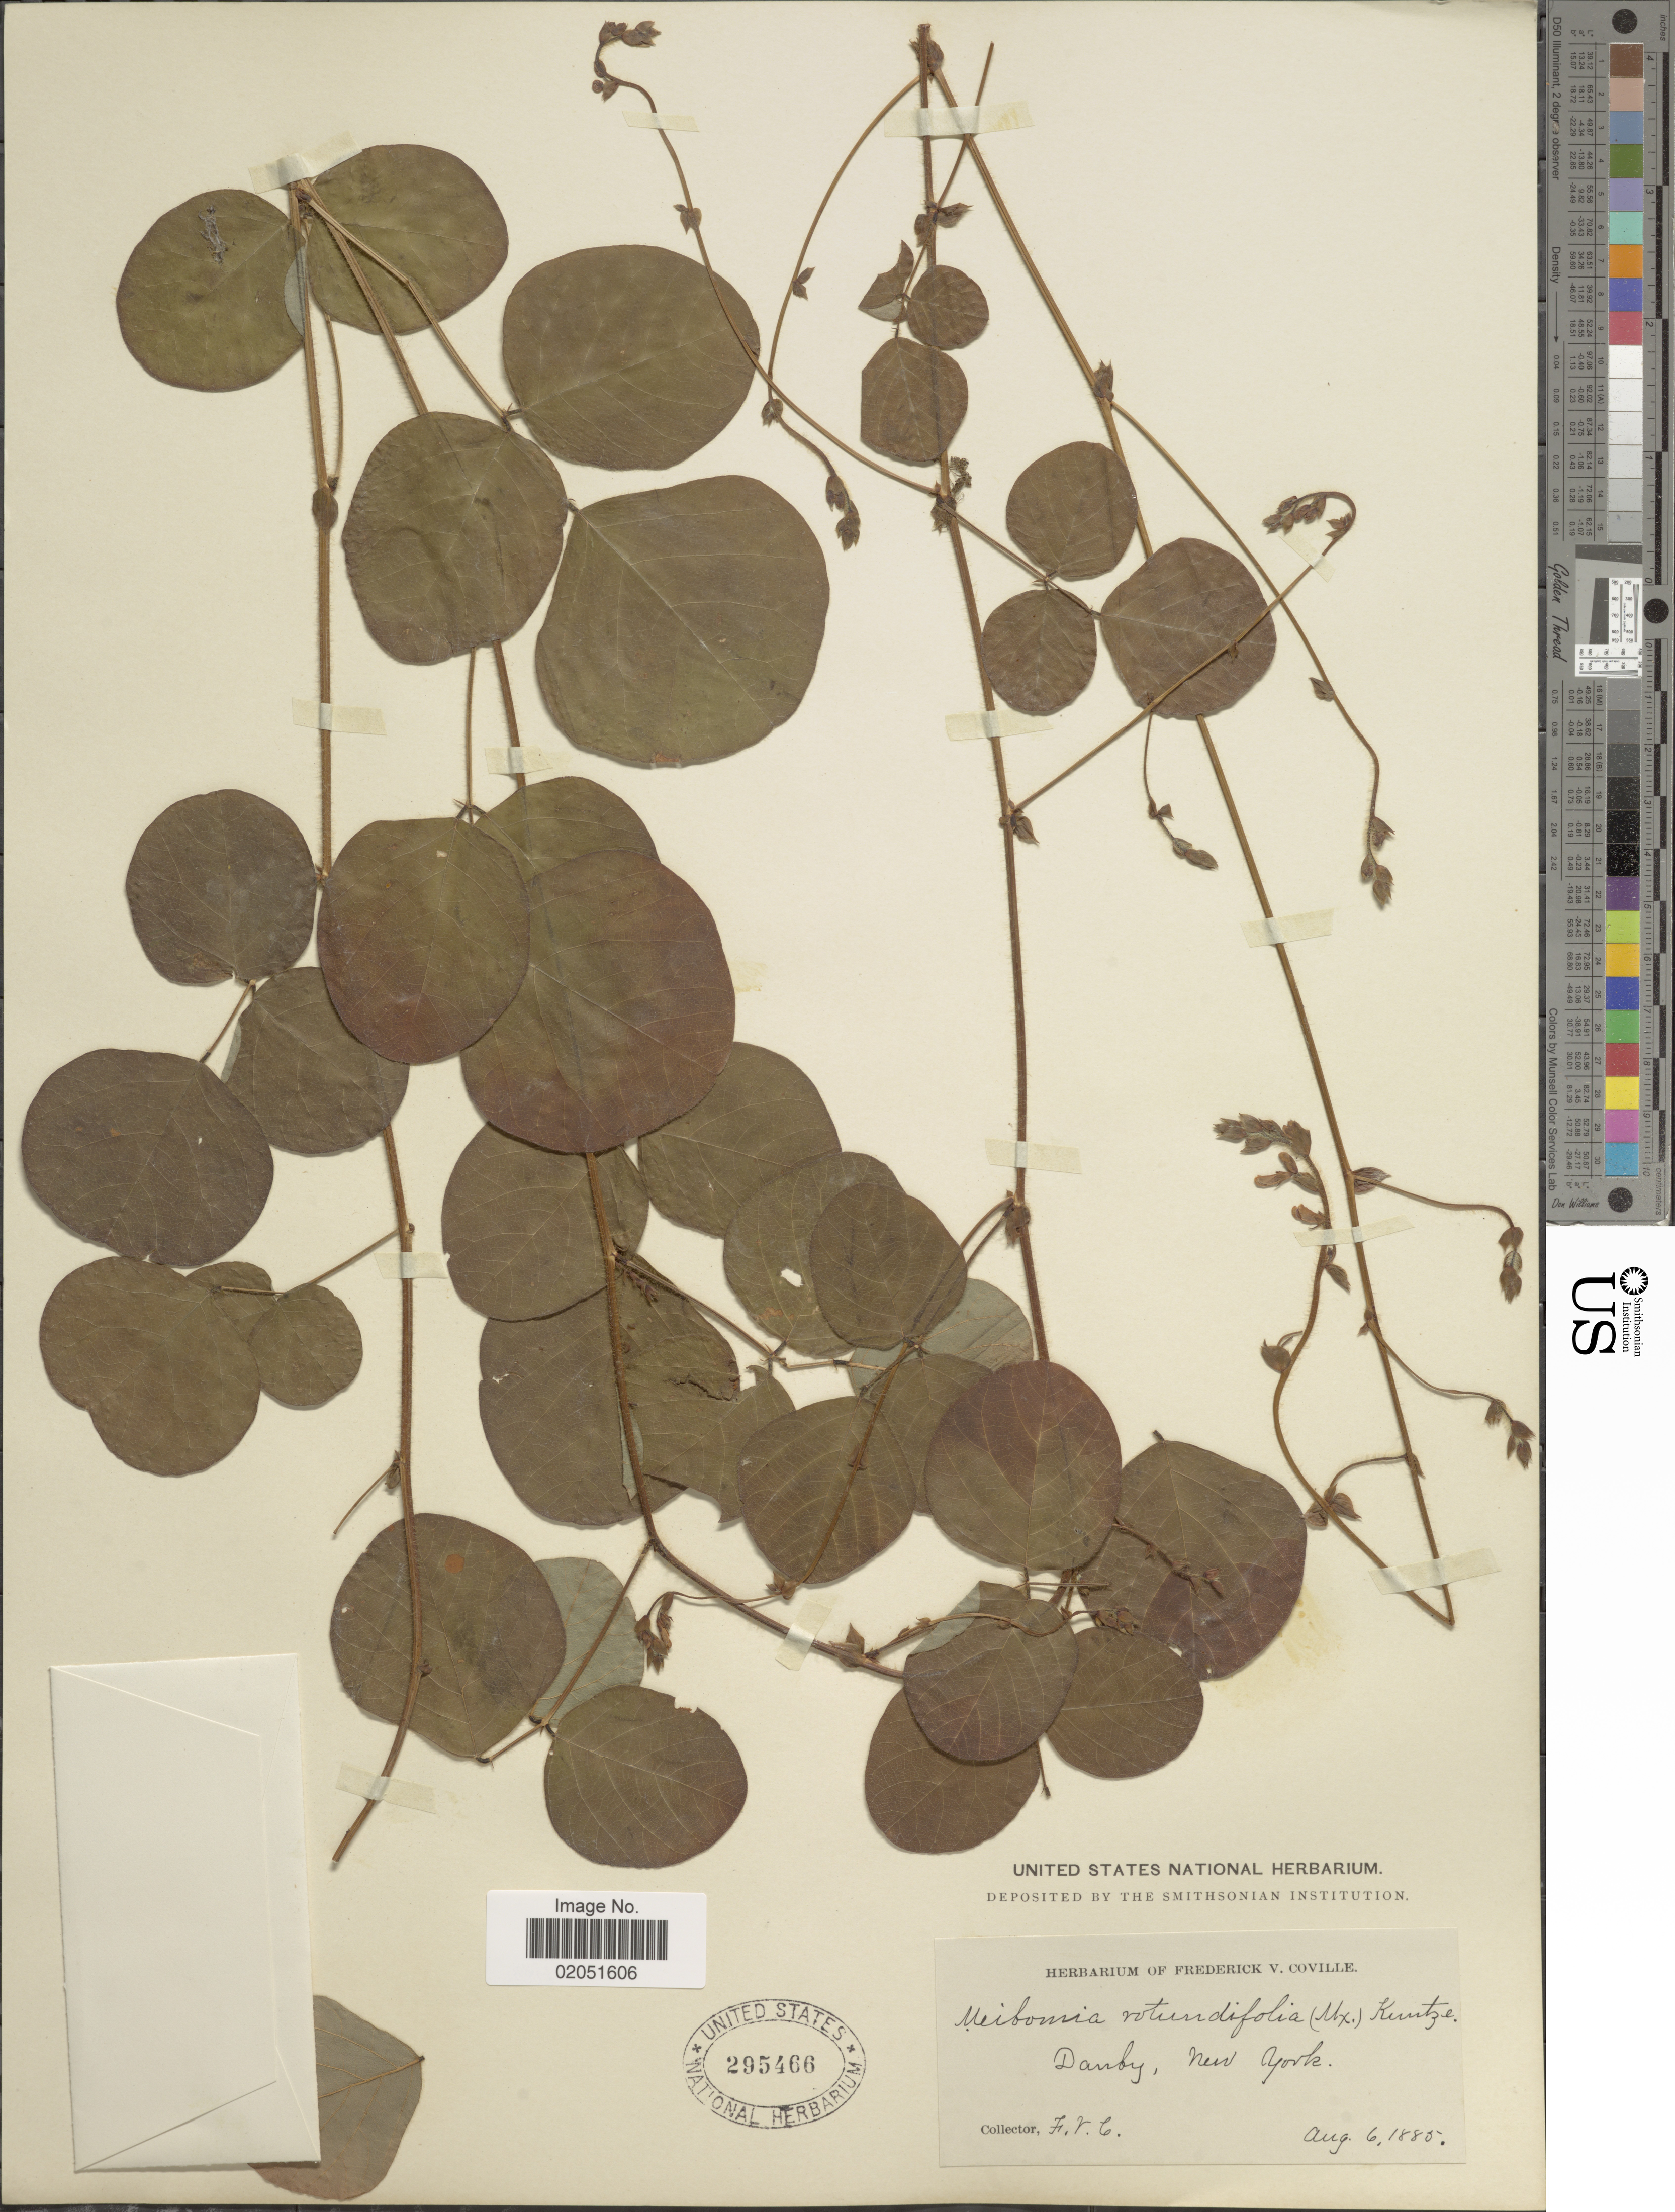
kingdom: Plantae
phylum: Tracheophyta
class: Magnoliopsida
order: Fabales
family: Fabaceae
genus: Desmodium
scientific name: Desmodium rotundifolium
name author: DC.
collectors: F. V. Coville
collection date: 1885-08-06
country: United States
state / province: New York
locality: Danby, New York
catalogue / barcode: US 295466